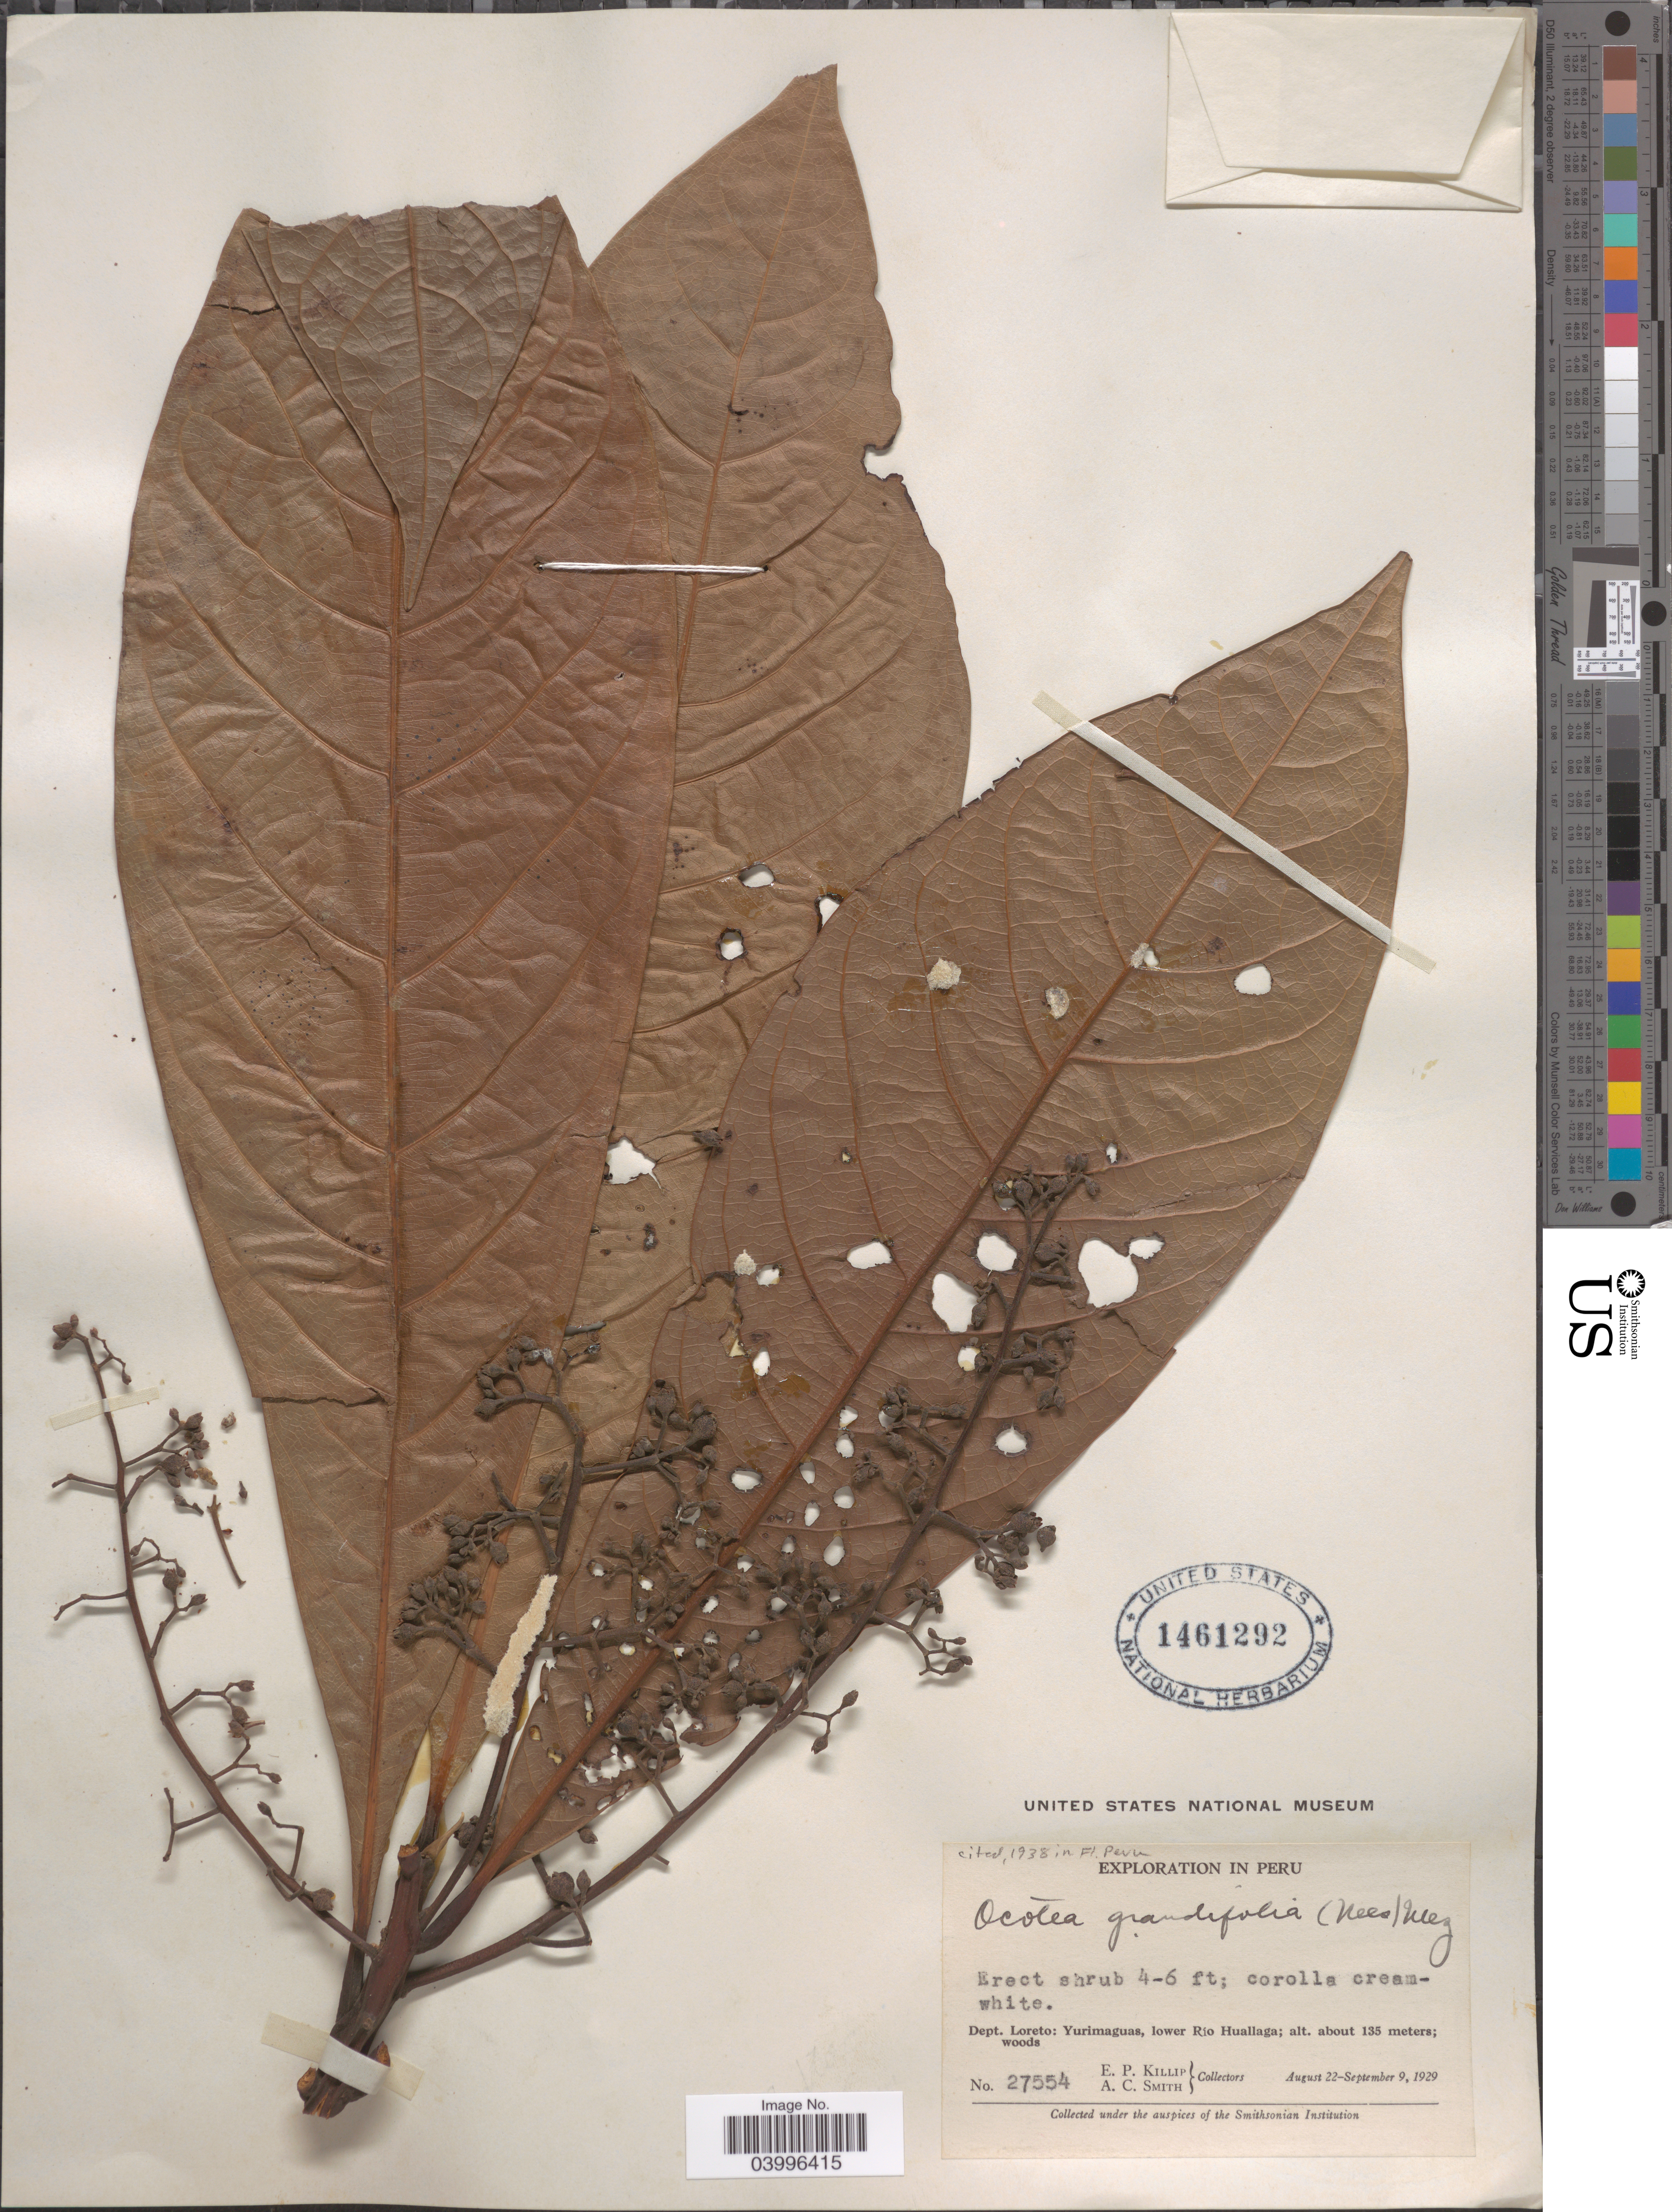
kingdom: Plantae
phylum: Tracheophyta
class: Magnoliopsida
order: Laurales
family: Lauraceae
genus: Ocotea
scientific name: Ocotea grandifolia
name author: (Nees) Mez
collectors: E. P. Killip & A. C. Smith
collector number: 27554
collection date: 1929-08-22/1929-09-09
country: Peru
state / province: Loreto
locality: Dept.Loreto: Yurimaguas, lower Río Huallaga.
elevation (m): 135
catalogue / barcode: US 1461292